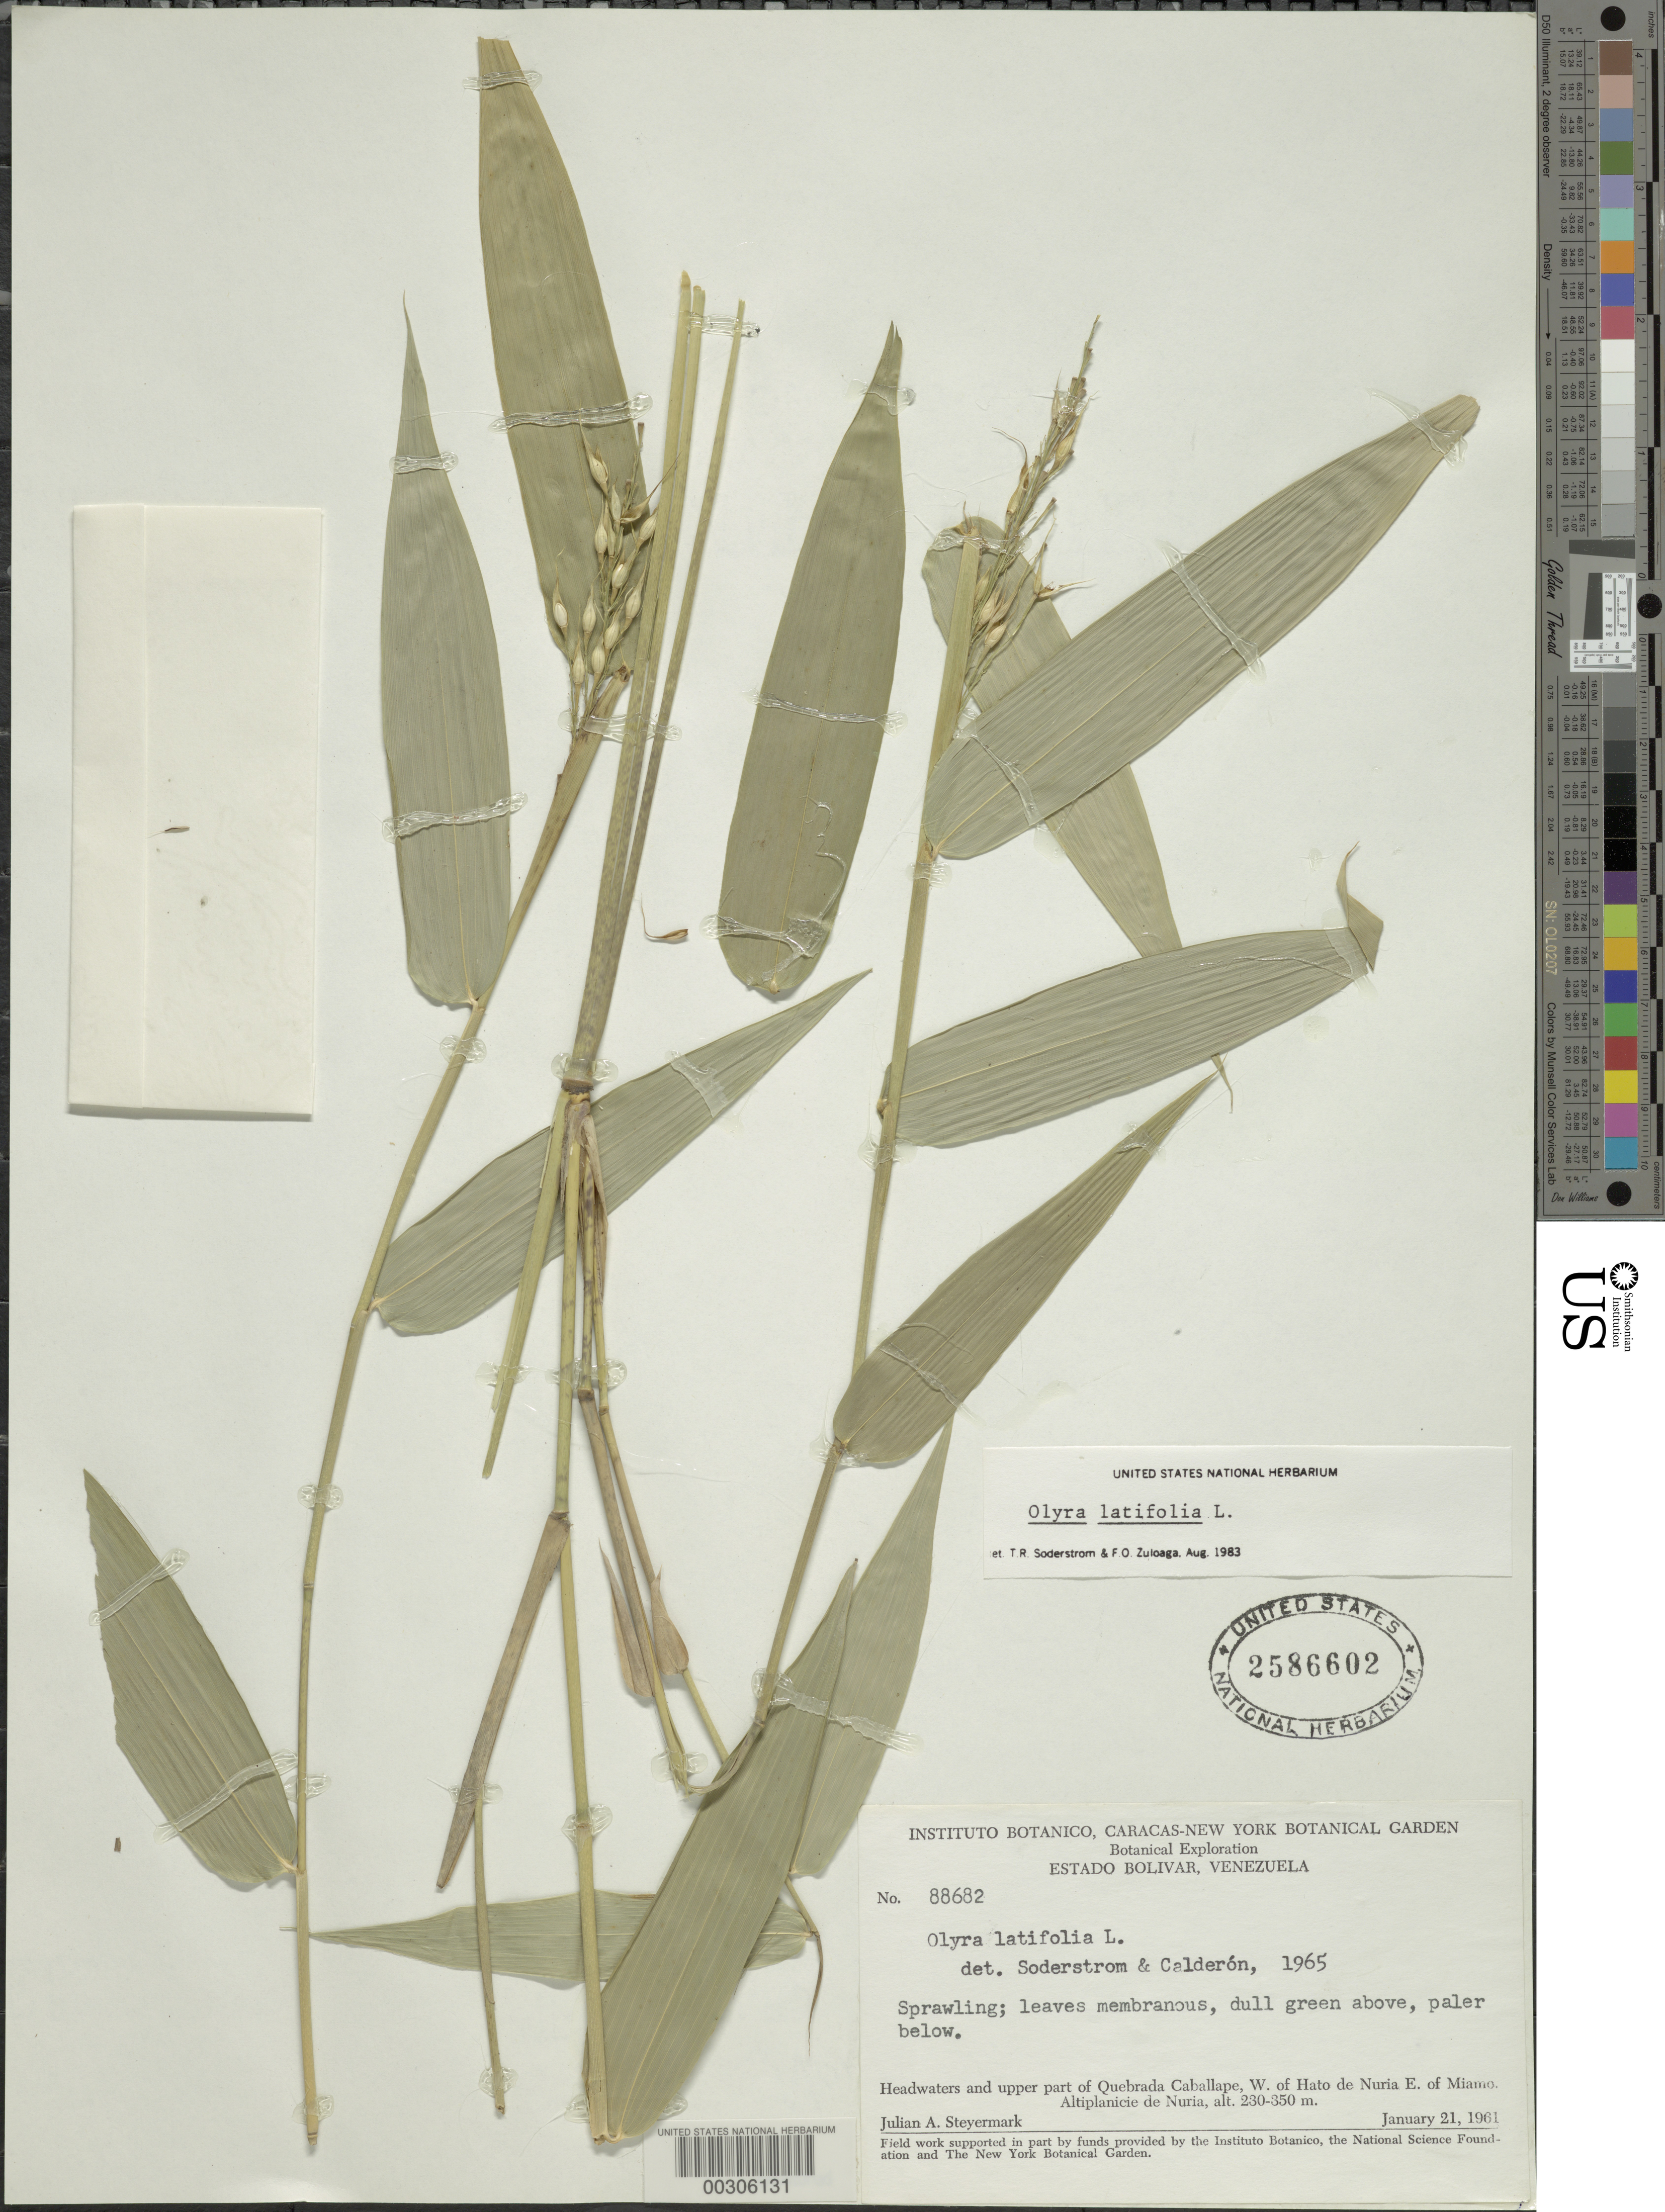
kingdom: Plantae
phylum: Tracheophyta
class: Liliopsida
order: Poales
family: Poaceae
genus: Olyra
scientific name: Olyra latifolia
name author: L.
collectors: J. Steyermark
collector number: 88682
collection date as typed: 21 Jan 1961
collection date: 1961-01-21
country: Venezuela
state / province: Bolivar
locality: Miamo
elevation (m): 230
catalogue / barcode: US 2586602